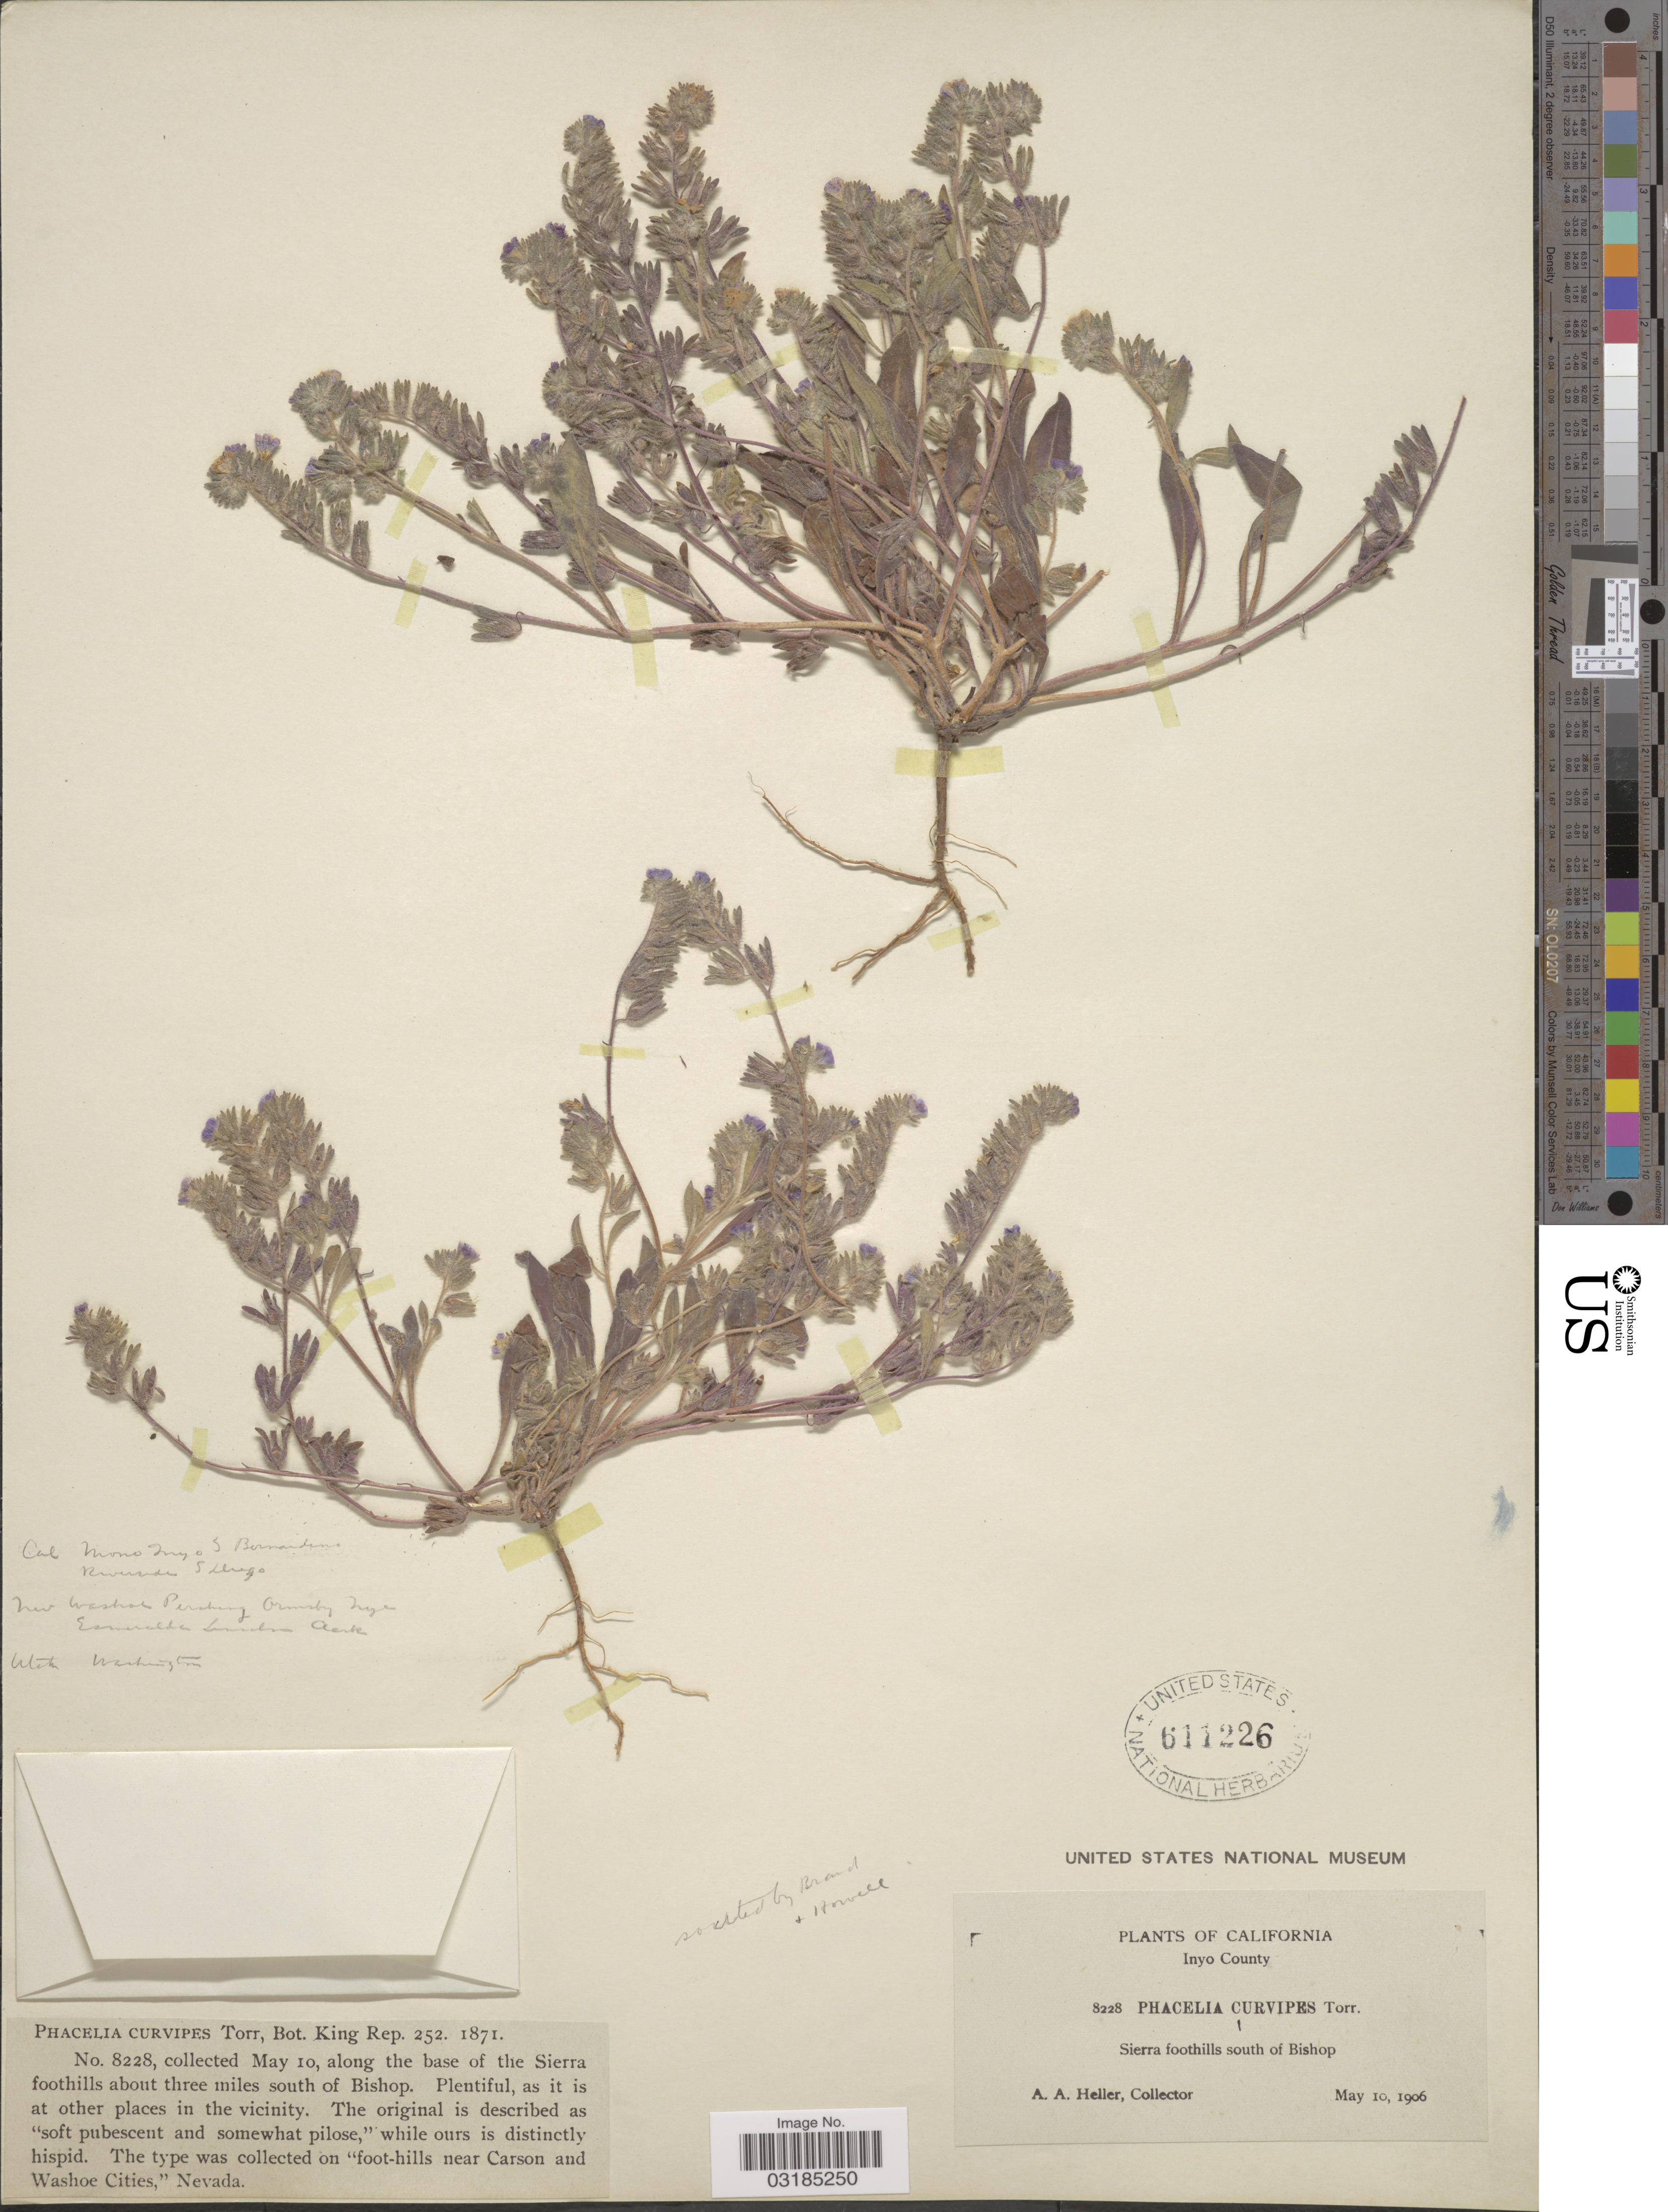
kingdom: Plantae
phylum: Tracheophyta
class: Magnoliopsida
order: Boraginales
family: Hydrophyllaceae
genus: Phacelia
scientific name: Phacelia curvipes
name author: Torr. in C. King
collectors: A. A. Heller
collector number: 8228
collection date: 1906-05-10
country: United States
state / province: California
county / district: Inyo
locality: Inyo County. Sierra foothills south of Bishop. Along the base of the Sierra foothills about three miles south of Bishop.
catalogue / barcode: US 611226